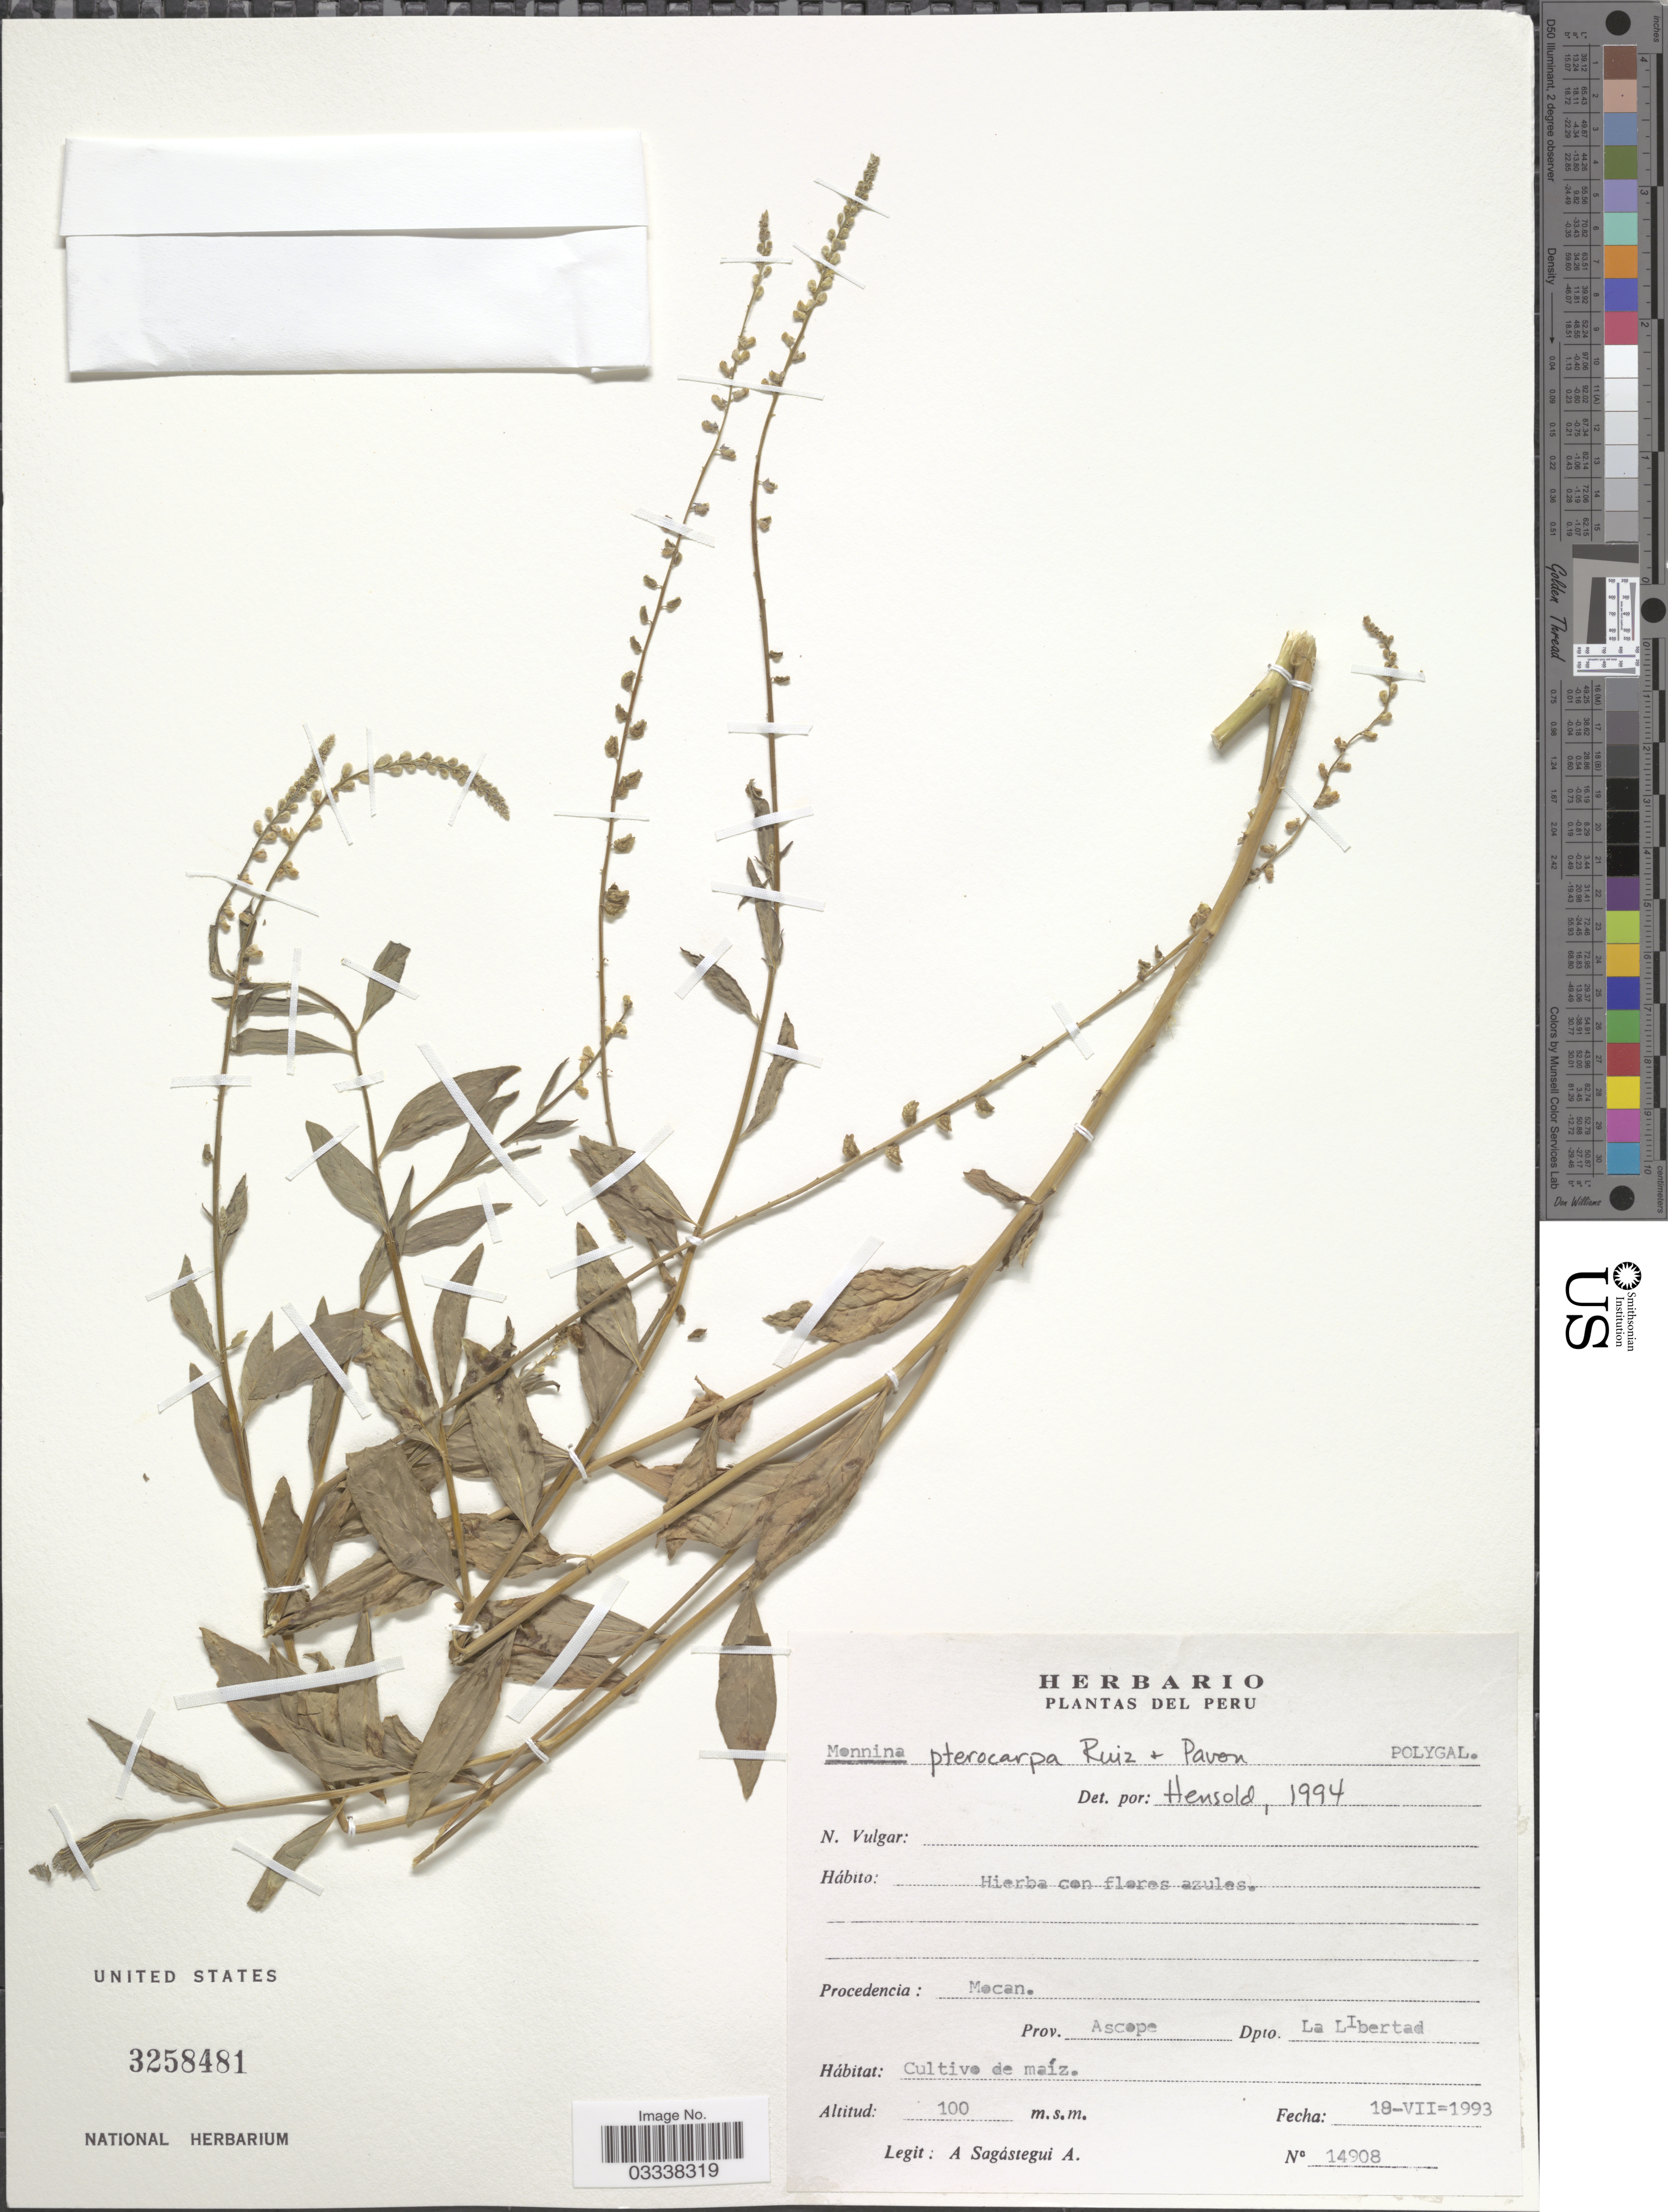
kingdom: Plantae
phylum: Tracheophyta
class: Magnoliopsida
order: Fabales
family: Polygalaceae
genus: Monnina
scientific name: Monnina pterocarpa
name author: Ruiz & Pav.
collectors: A. Sagástegui A.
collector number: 14908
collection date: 1993-07-18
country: Peru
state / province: La Libertad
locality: Mocan. Prov. Ascope, Dept. La Libertad.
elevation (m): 100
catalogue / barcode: US 3258481